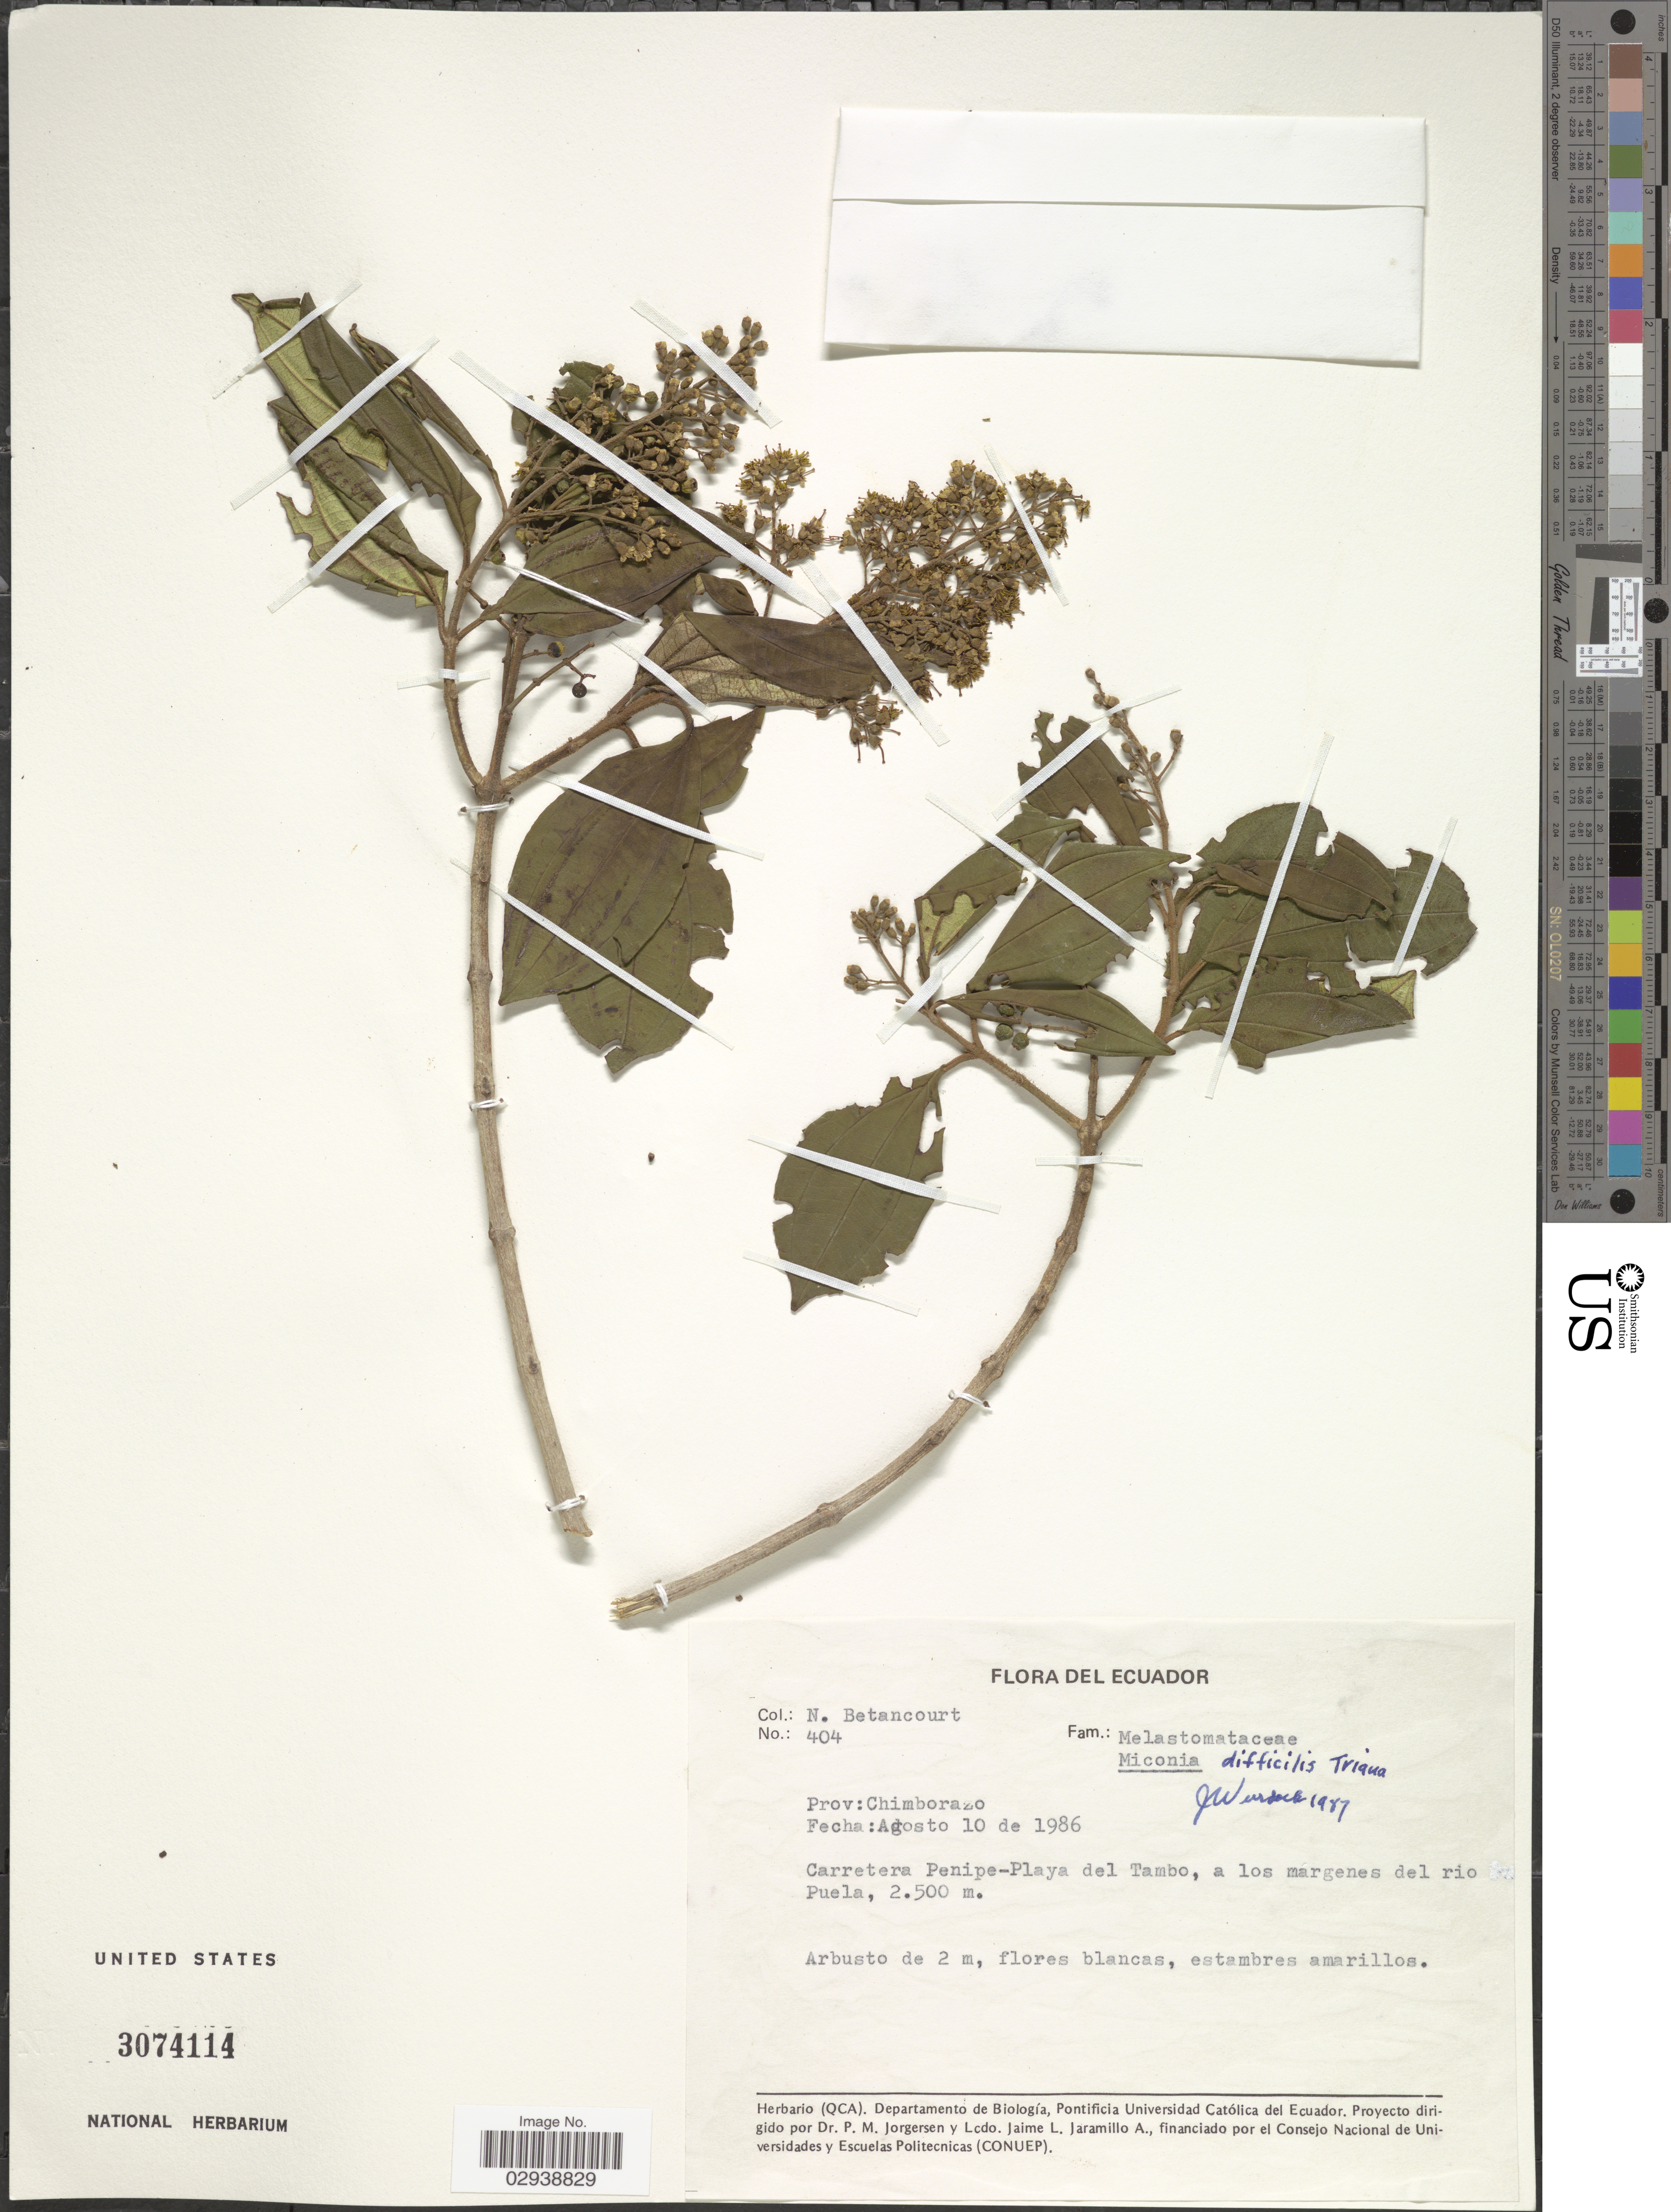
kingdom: Plantae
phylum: Tracheophyta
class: Magnoliopsida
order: Myrtales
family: Melastomataceae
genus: Miconia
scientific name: Miconia difficilis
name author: Triana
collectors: N. Betancourt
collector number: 404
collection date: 1986-08-10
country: Ecuador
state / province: Chimborazo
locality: Carretera Penipe-Playa del Tambo, a los margenes del rio Puela.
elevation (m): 2500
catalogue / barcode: US 3074114